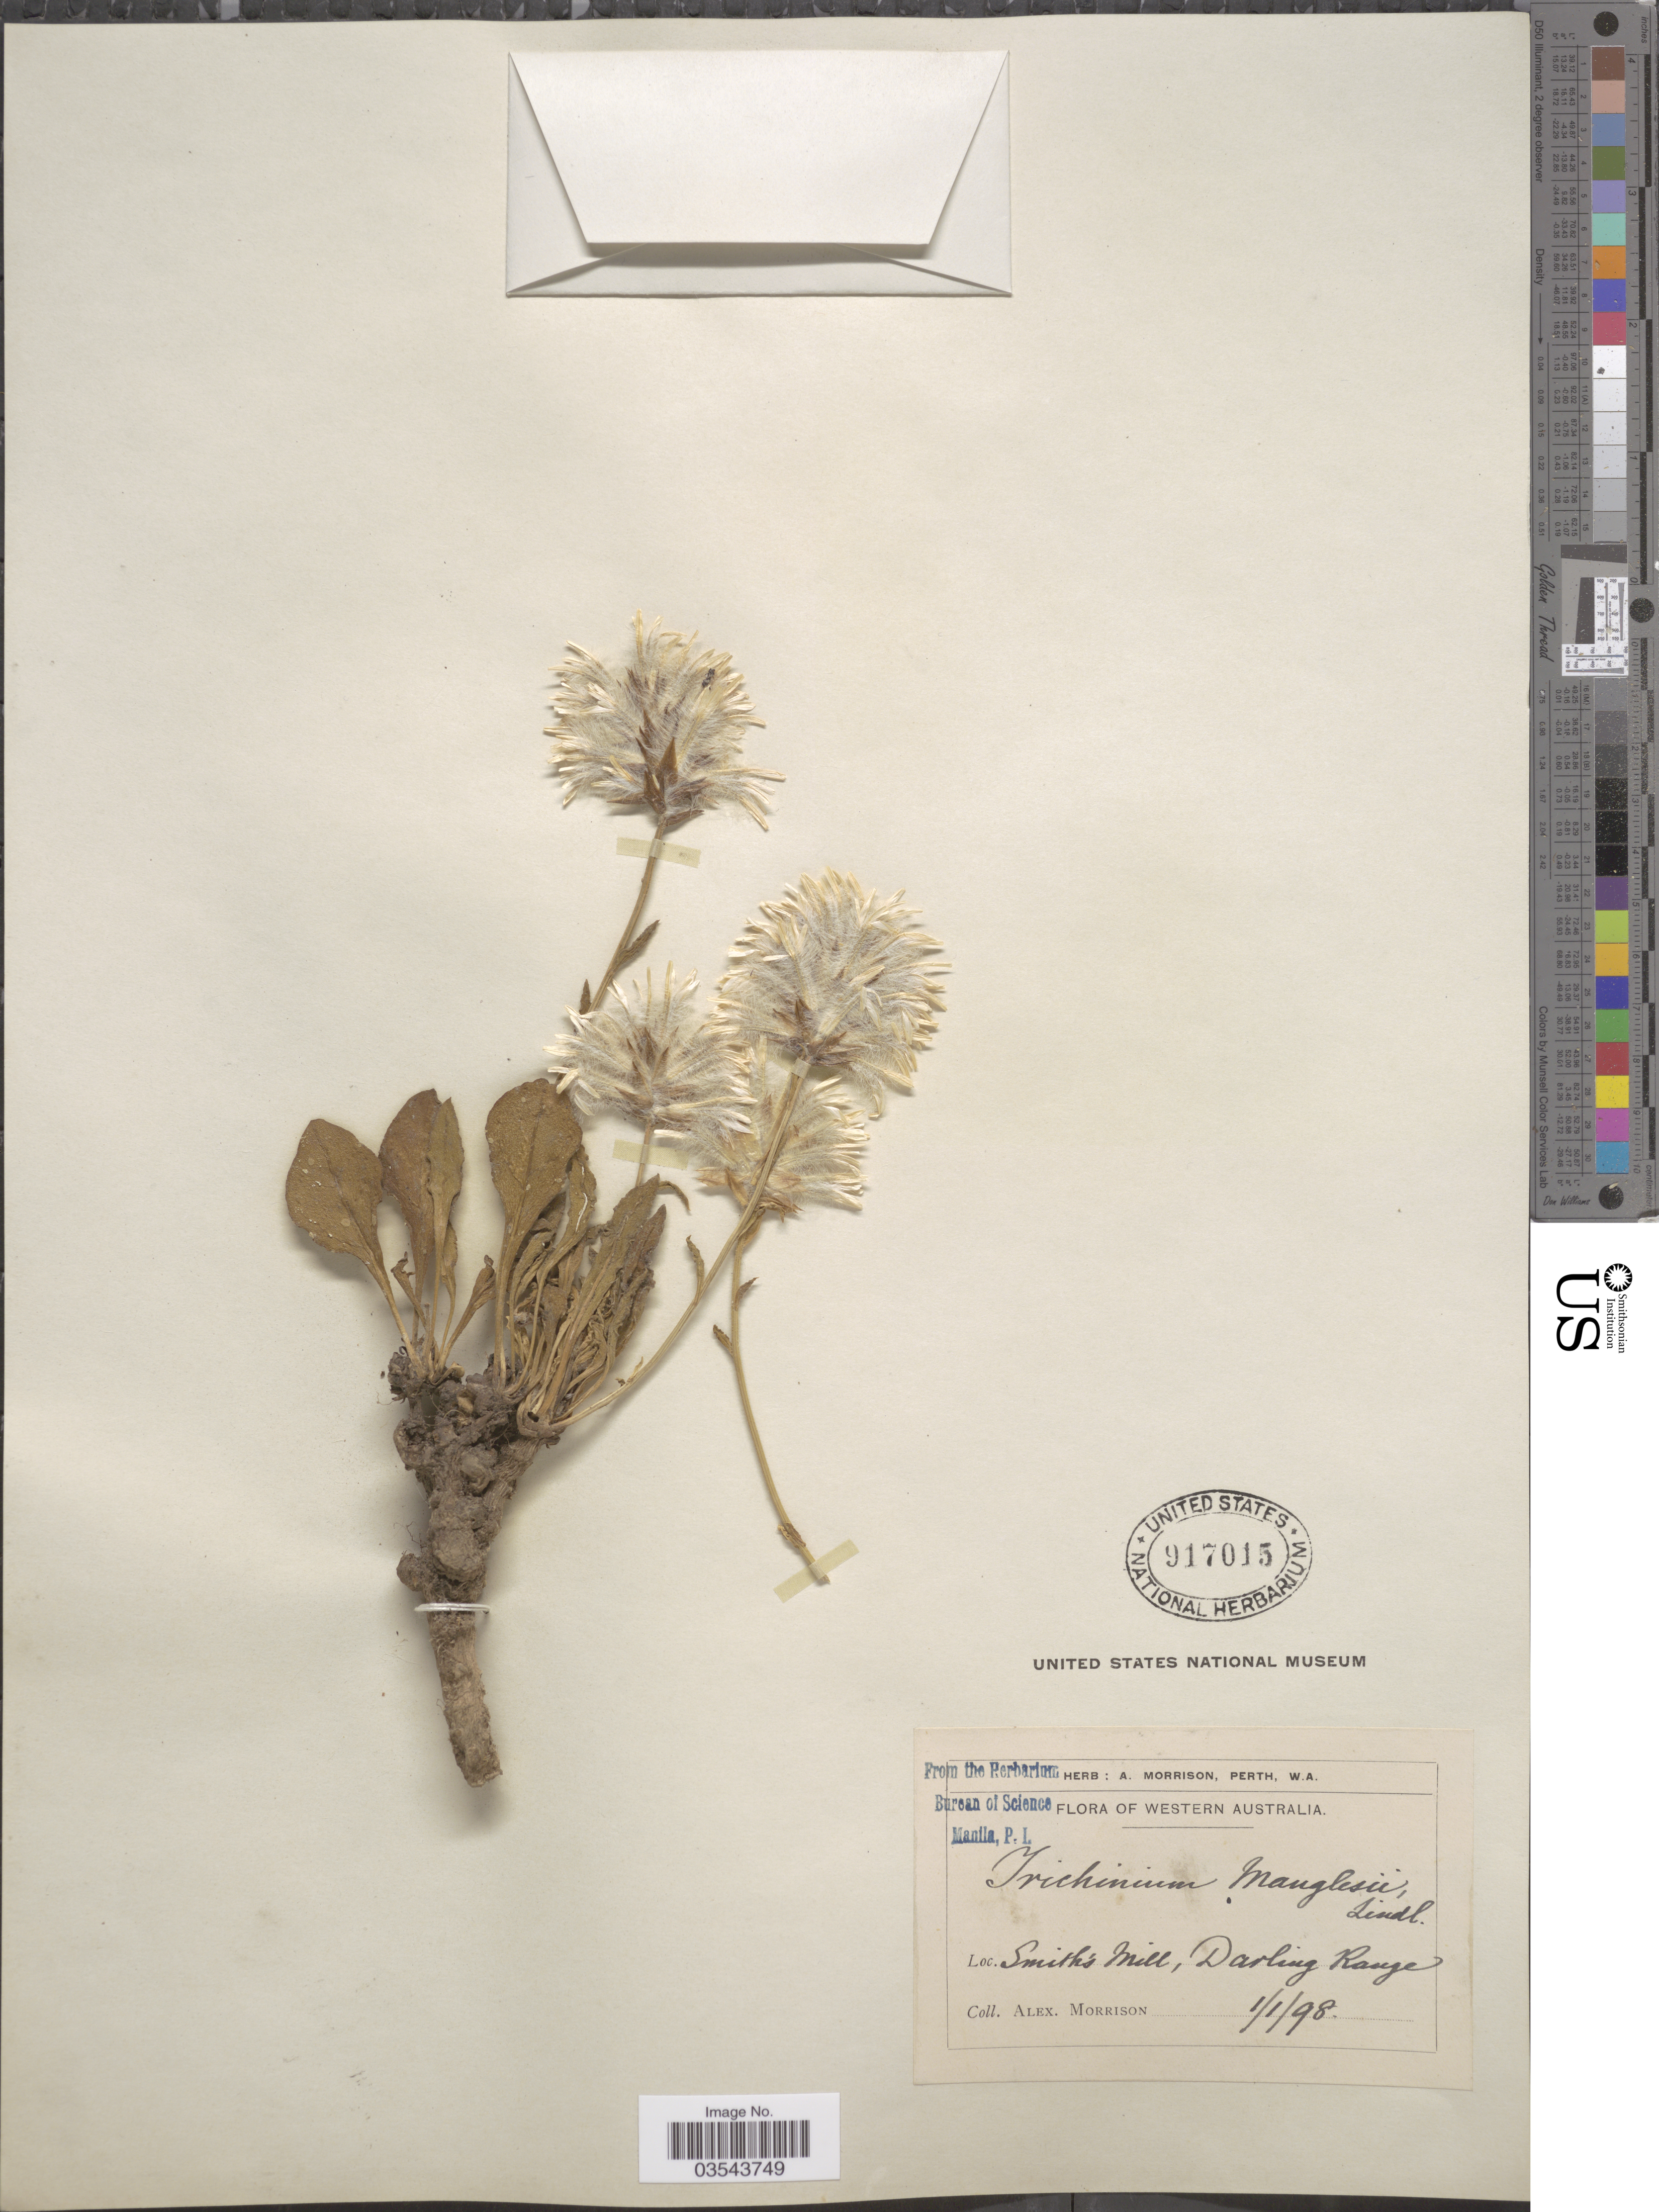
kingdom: Plantae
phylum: Tracheophyta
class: Magnoliopsida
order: Caryophyllales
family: Amaranthaceae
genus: Ptilotus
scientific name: Ptilotus manglesii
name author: F. Muell.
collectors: A. Morrison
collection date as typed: Transcribed d/m/y: 1/1/98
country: Australia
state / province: Western Australia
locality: Smith's Mill, Darling Range.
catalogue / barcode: US 917015